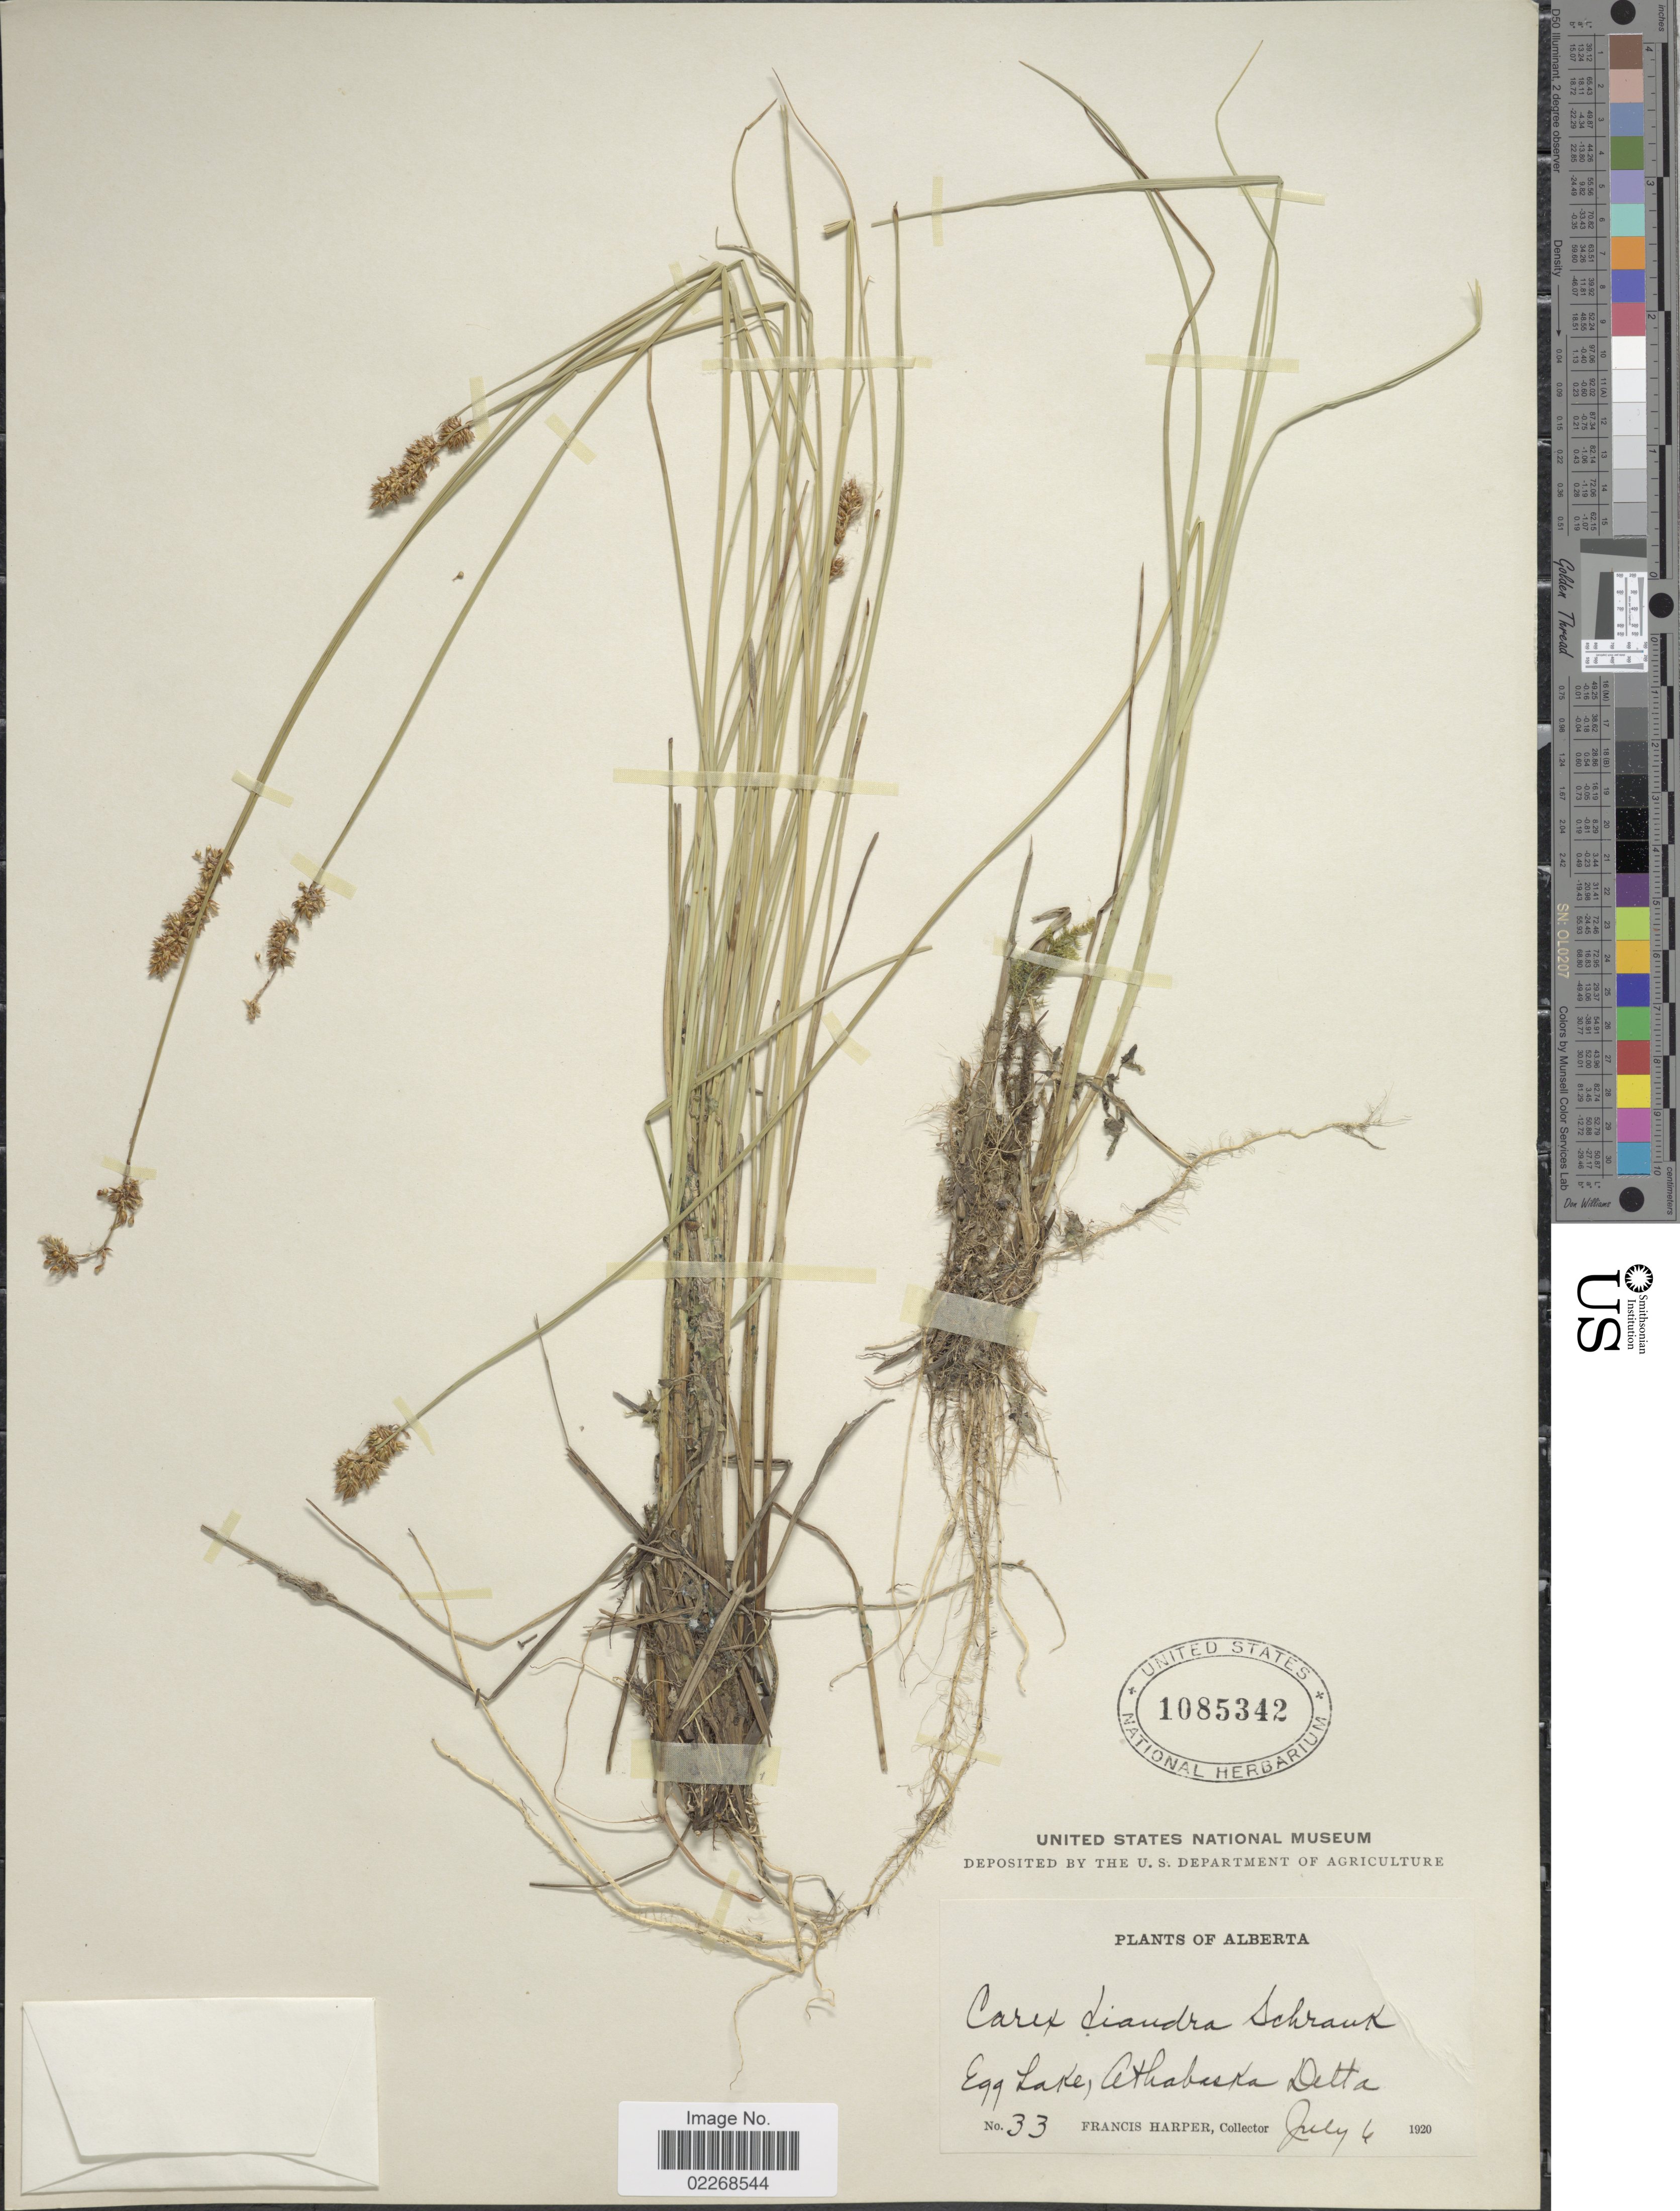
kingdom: Plantae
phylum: Tracheophyta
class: Liliopsida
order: Poales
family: Cyperaceae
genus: Carex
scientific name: Carex diandra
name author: Schrank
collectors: F. Harper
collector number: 33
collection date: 1920-07-06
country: Canada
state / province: Alberta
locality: Egg Lake, Athabaska Delta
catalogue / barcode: US 1085342